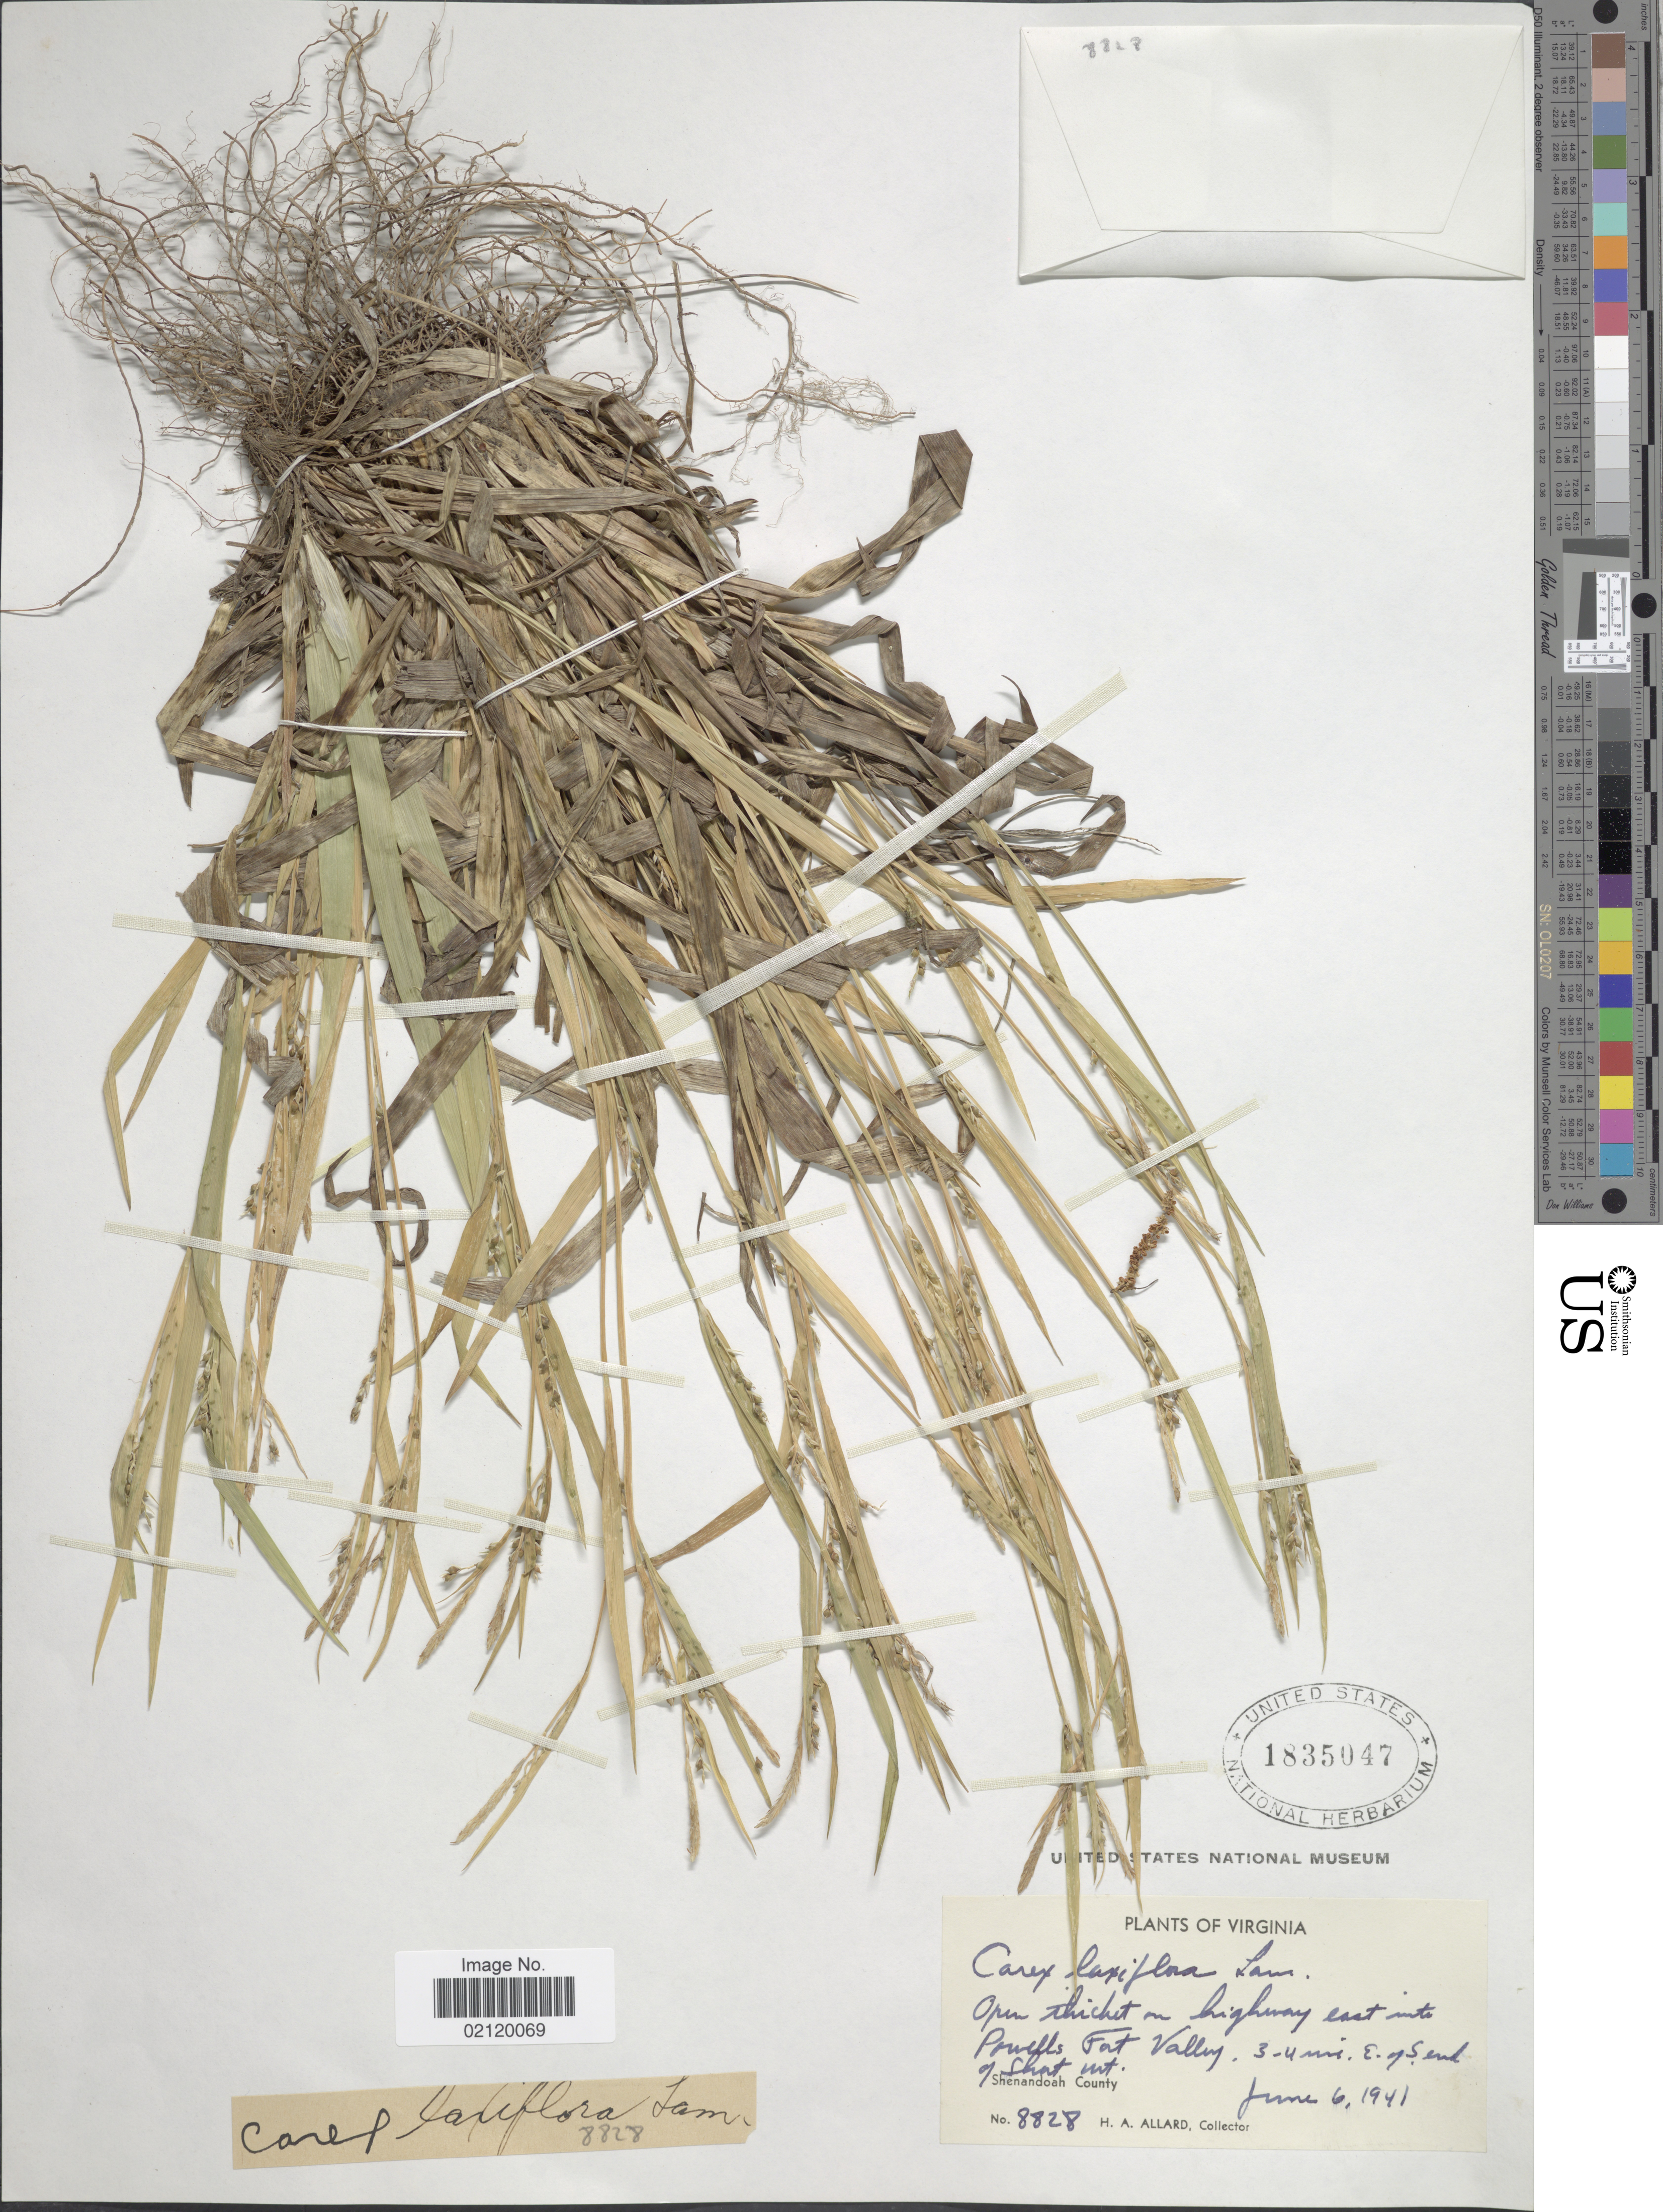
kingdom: Plantae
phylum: Tracheophyta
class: Liliopsida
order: Poales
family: Cyperaceae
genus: Carex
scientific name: Carex laxiflora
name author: Lam.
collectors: H. A. Allard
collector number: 8828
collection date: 1941-06-06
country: United States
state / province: Virginia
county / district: Shenandoah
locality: Open thicket on highway east into Powells Fat Valley, 3-4 mi. E. of S. end of Short Mt. Shenandoah County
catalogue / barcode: US 1835047